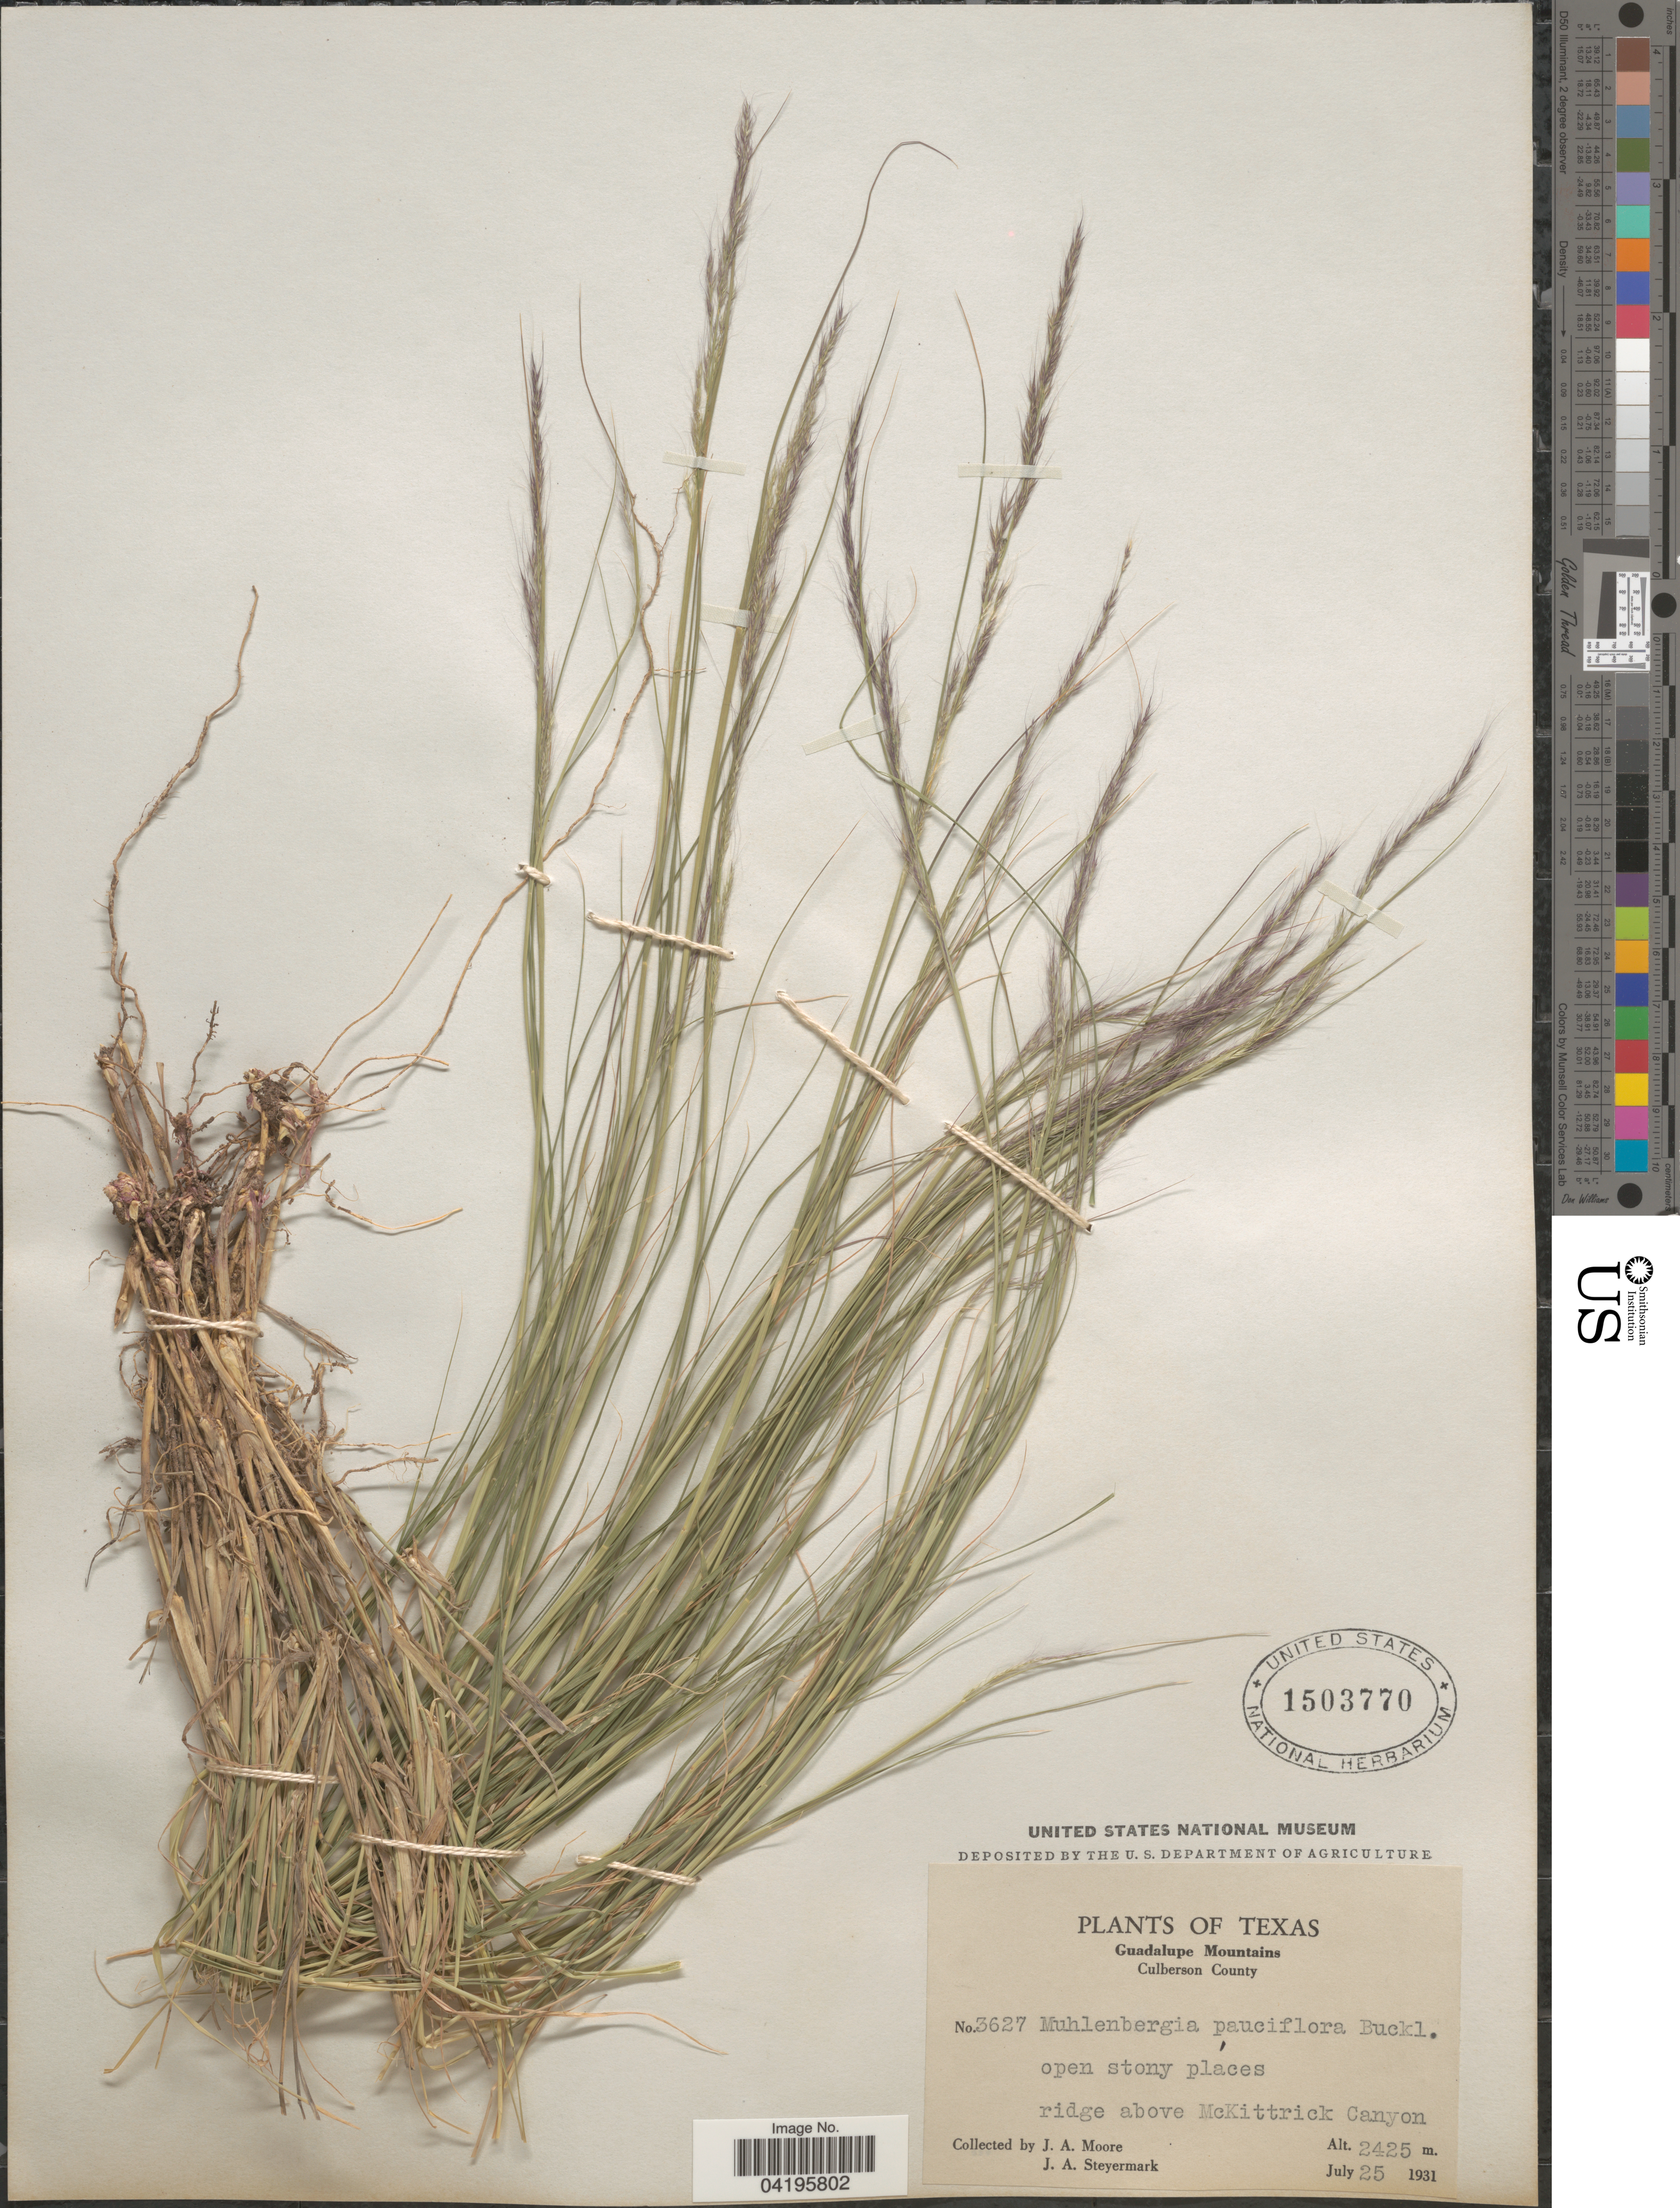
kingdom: Plantae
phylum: Tracheophyta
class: Liliopsida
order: Poales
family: Poaceae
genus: Muhlenbergia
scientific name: Muhlenbergia pauciflora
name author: Buckley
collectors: J. A. Moore & J. Steyermark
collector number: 3627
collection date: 1931-07-25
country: United States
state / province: Texas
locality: Guadalupe Mountains. Culberson County. Ridge above McKittrick Canyon.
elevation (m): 2425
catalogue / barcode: US 1503770